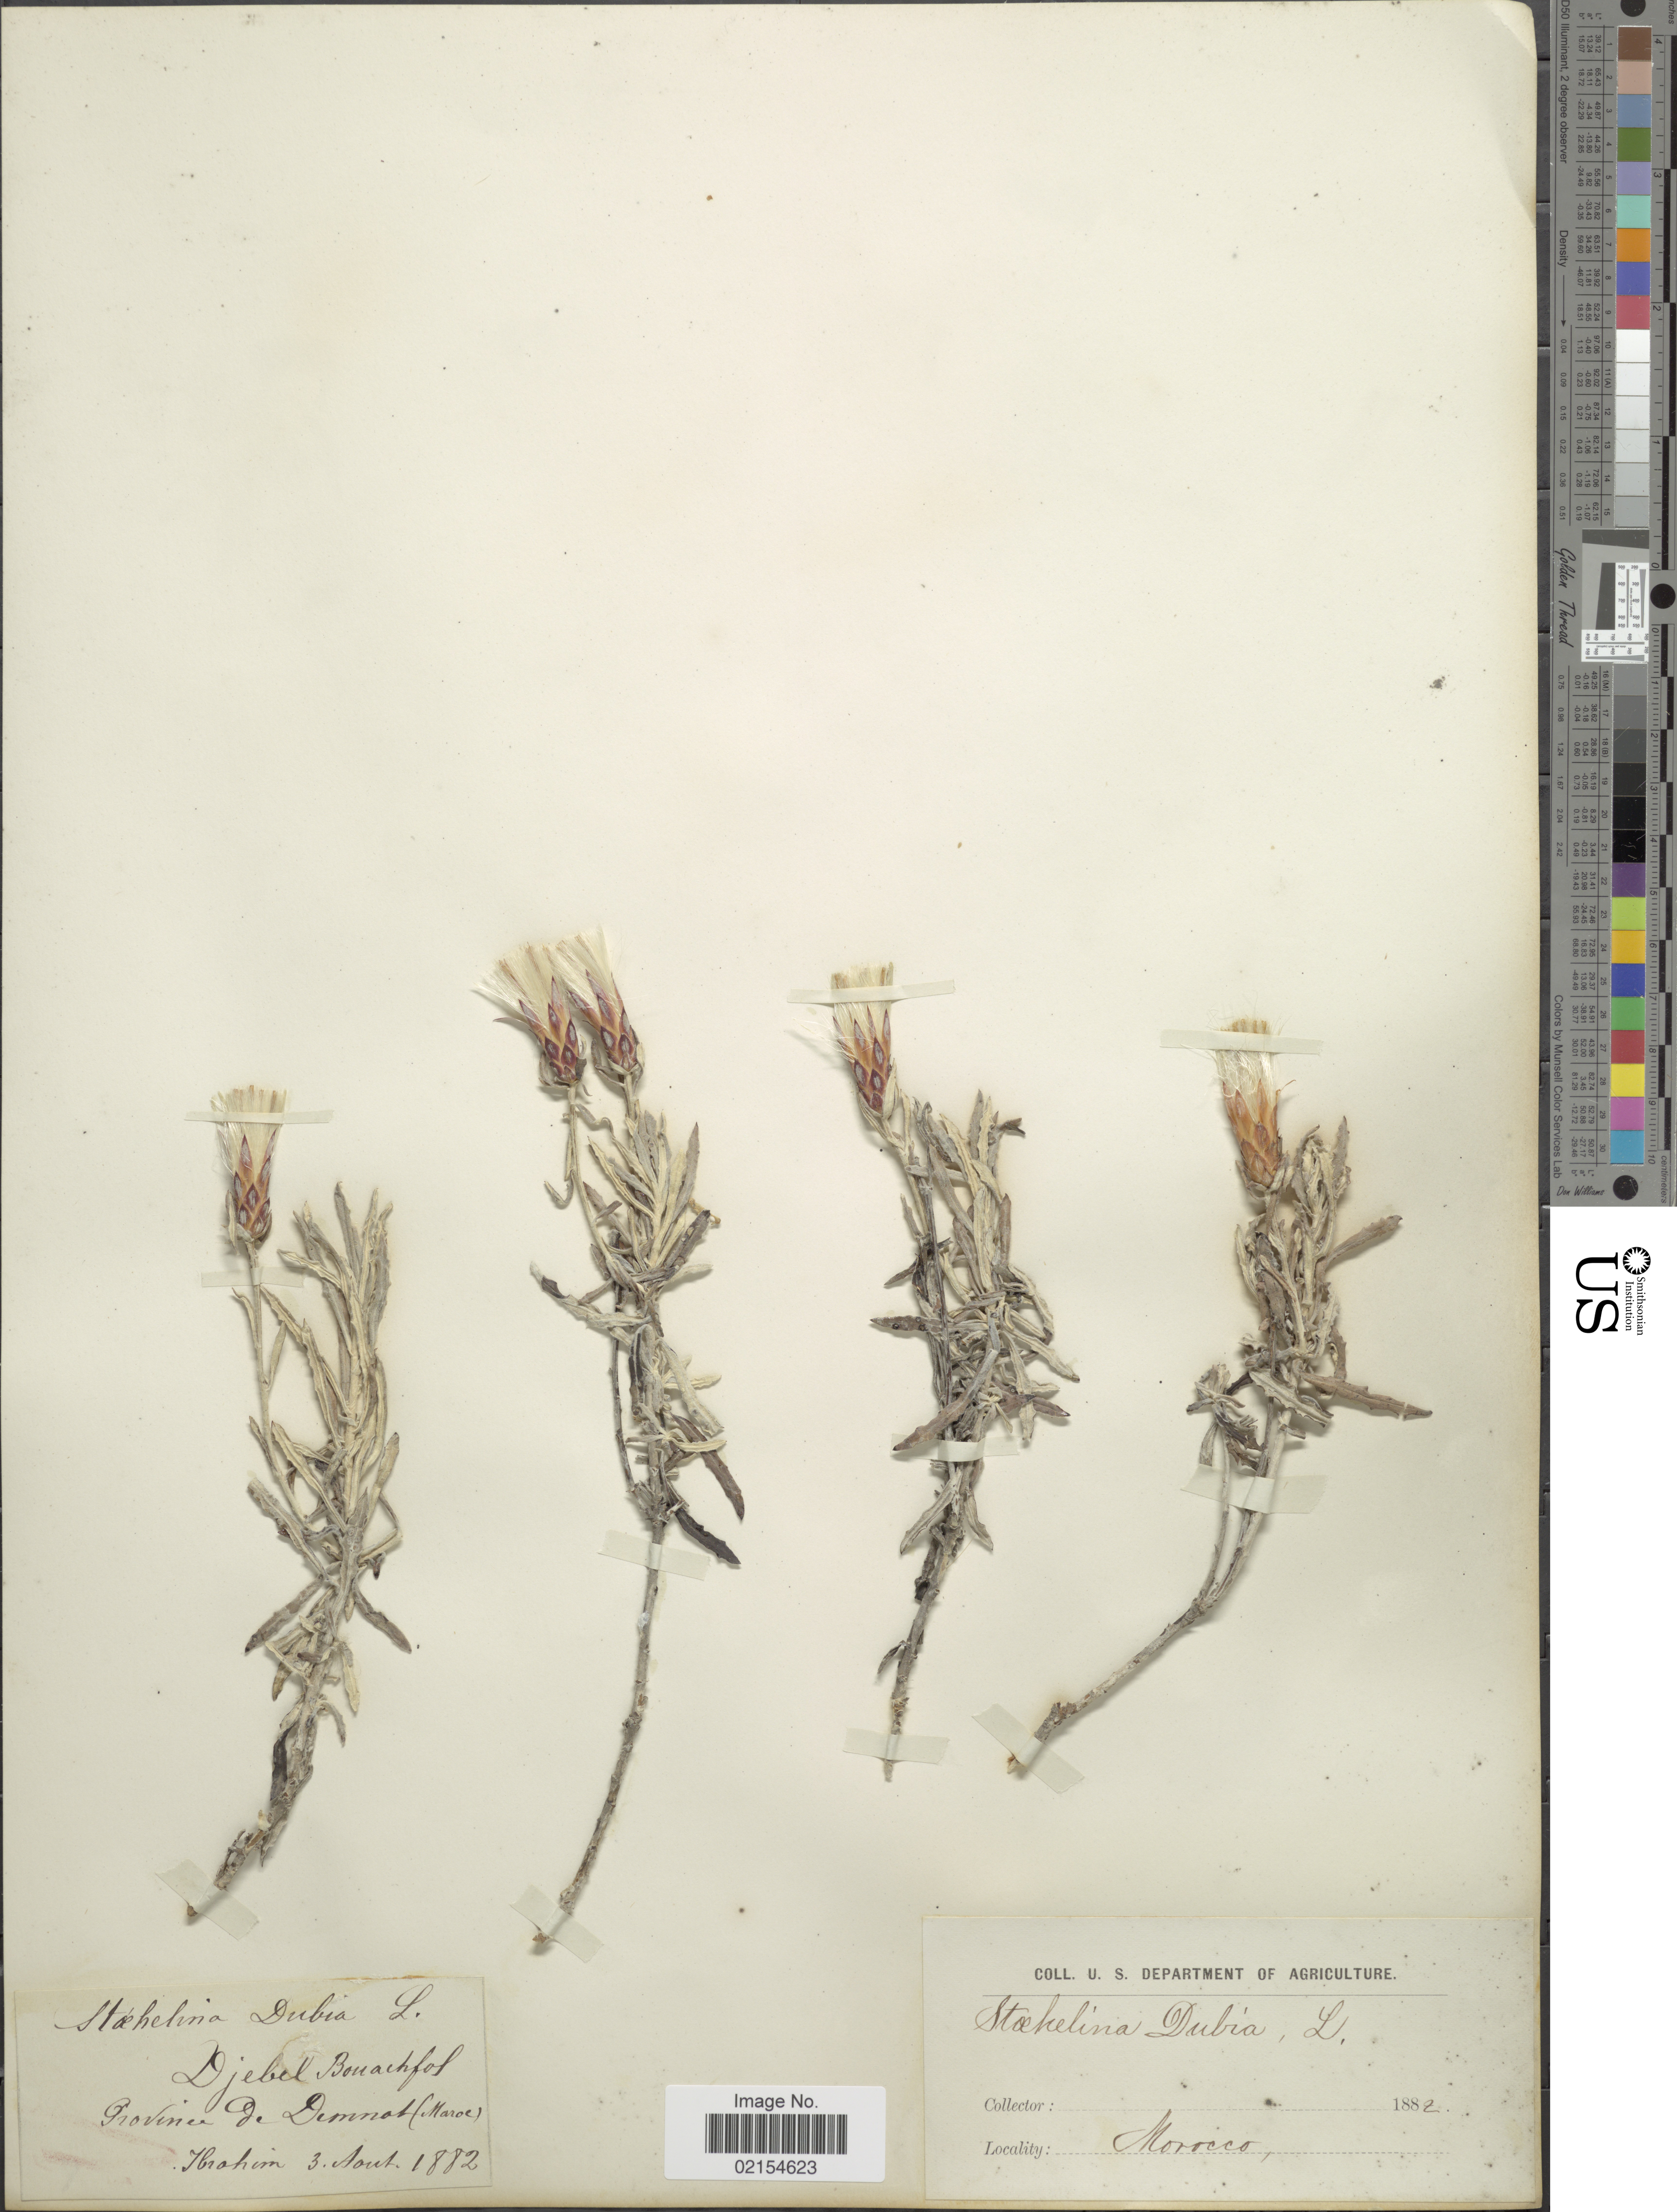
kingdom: Plantae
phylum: Tracheophyta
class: Magnoliopsida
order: Asterales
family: Asteraceae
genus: Staehelina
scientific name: Staehelina dubia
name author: L.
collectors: -. Ibrahim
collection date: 1882-08-03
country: Morocco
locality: Djebel Bonachfol, Provincia de Demnat (Moroc)